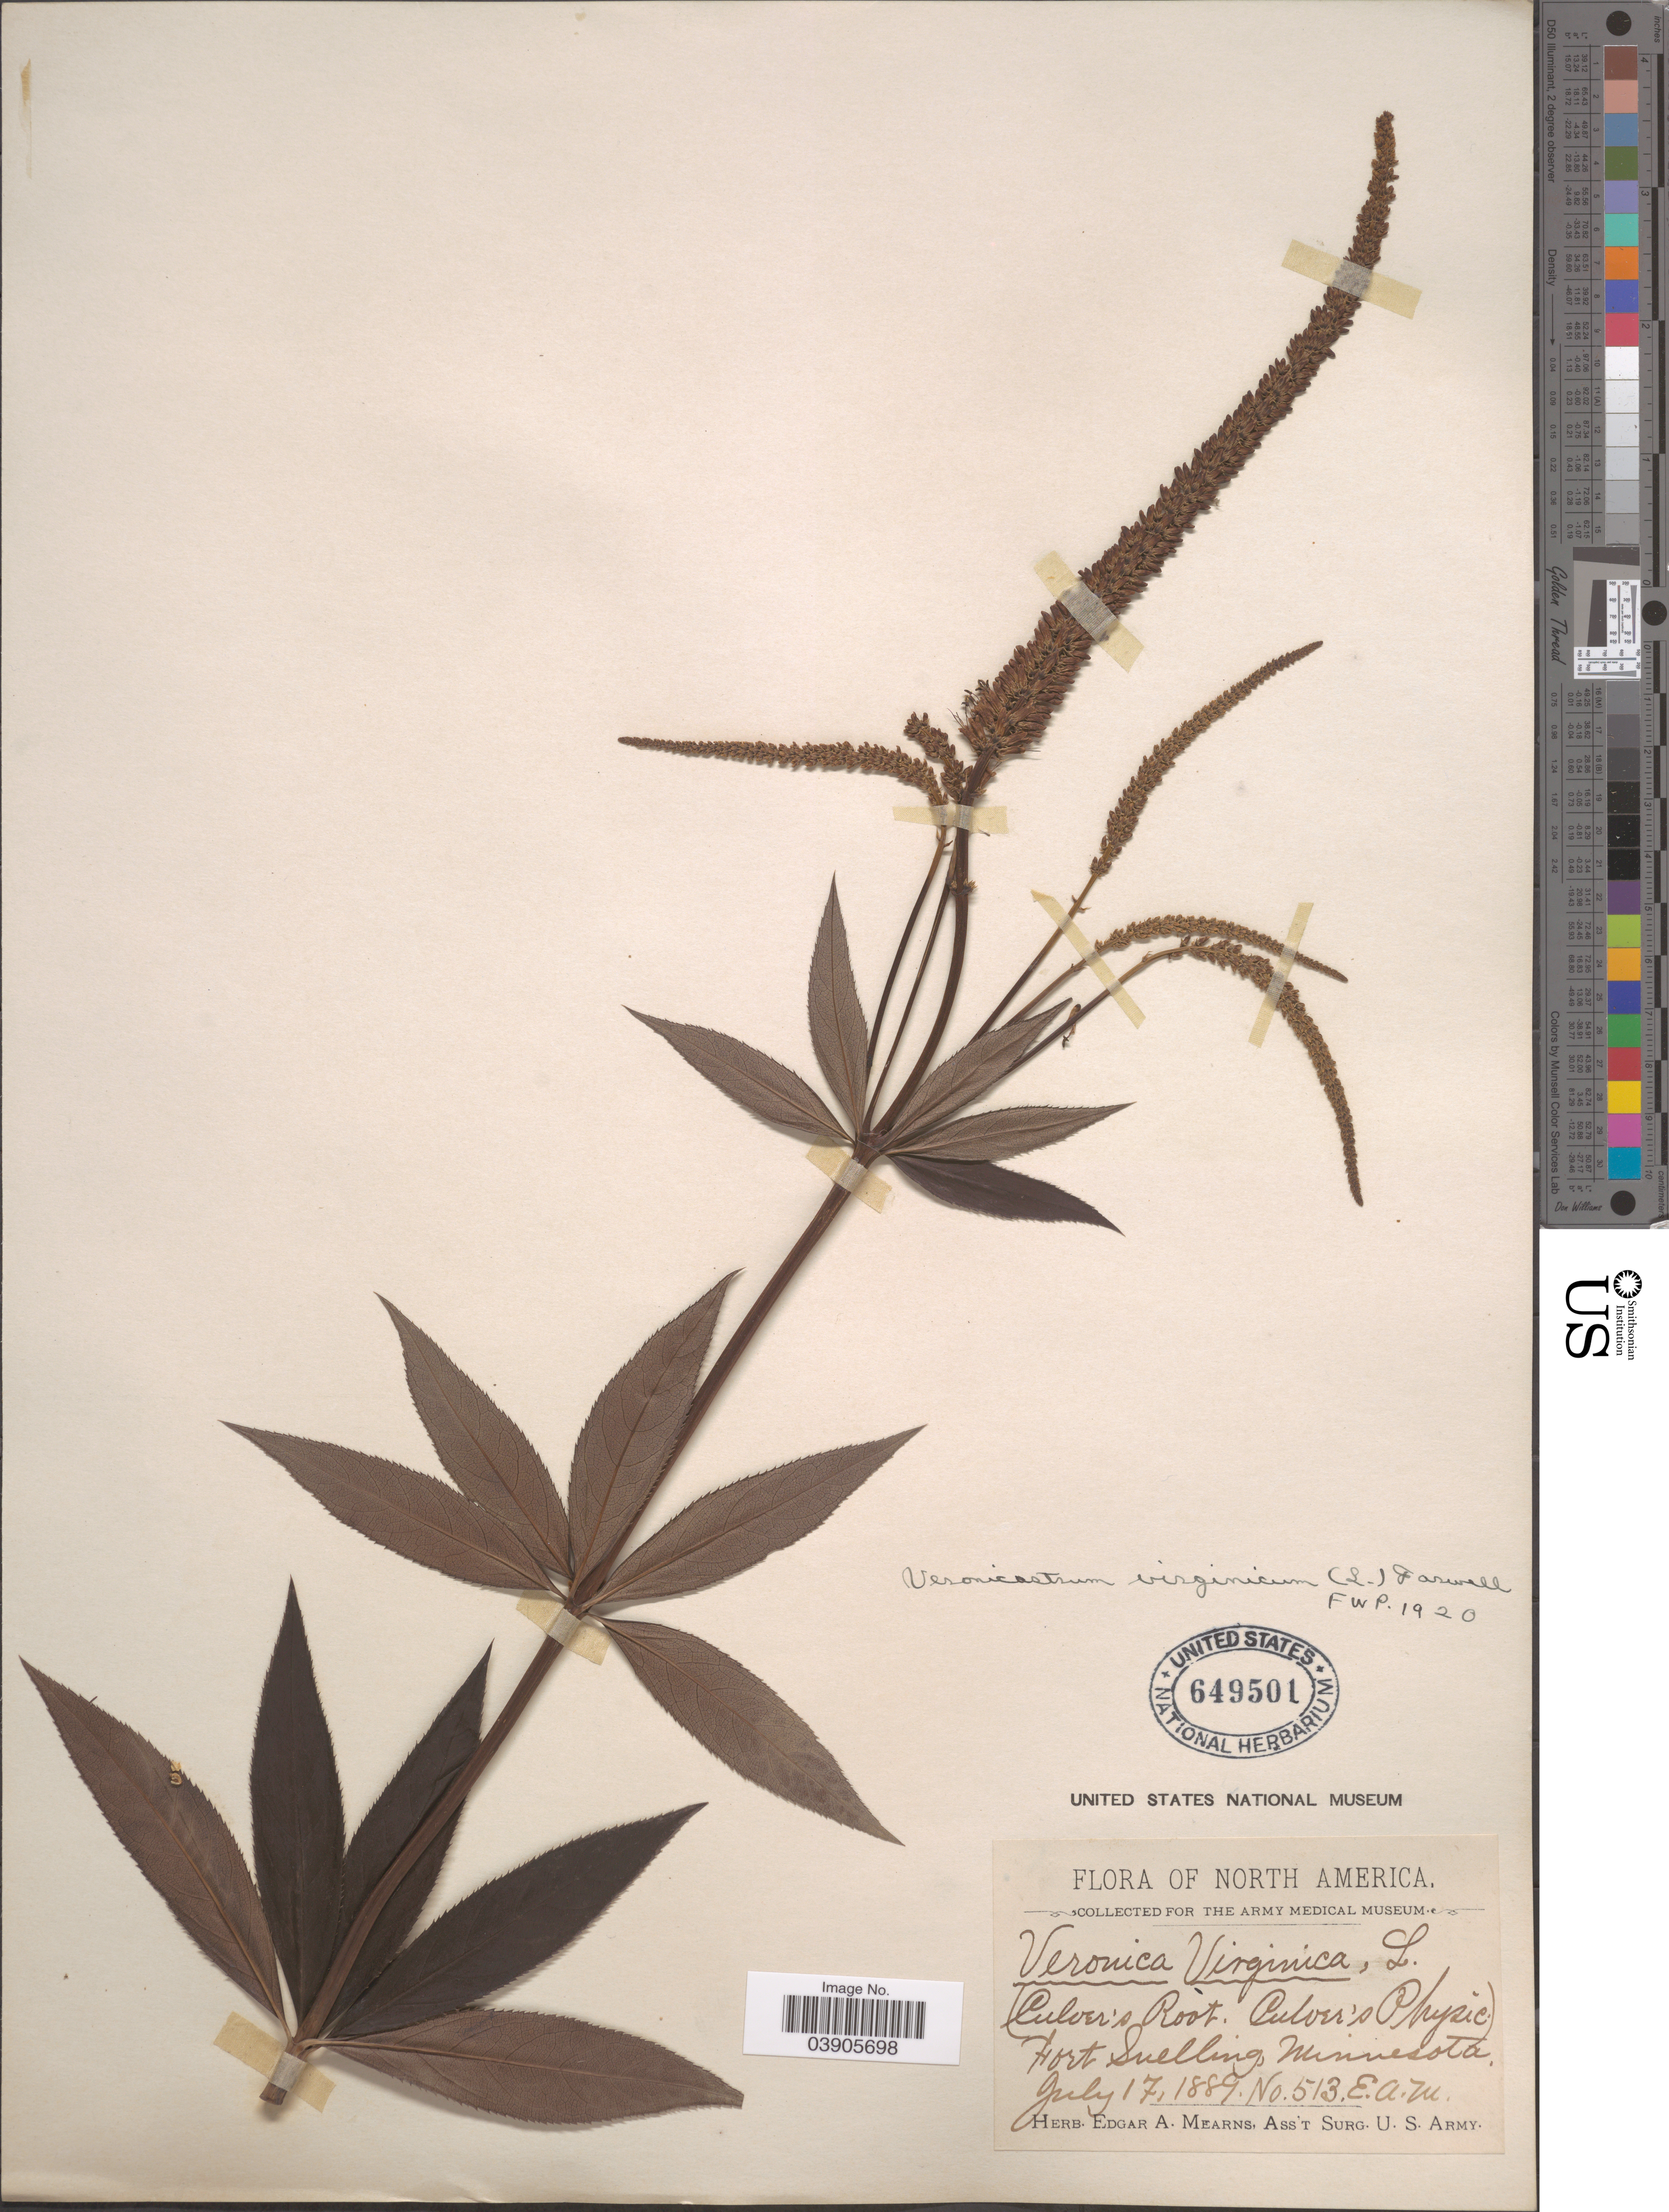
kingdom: Plantae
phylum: Tracheophyta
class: Magnoliopsida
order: Lamiales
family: Plantaginaceae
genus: Veronicastrum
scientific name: Veronicastrum virginicum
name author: (L.) Farw.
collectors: E. A. Mearns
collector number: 513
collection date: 1889-07-17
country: United States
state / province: Minnesota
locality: Fort Snelling.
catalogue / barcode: US 649501